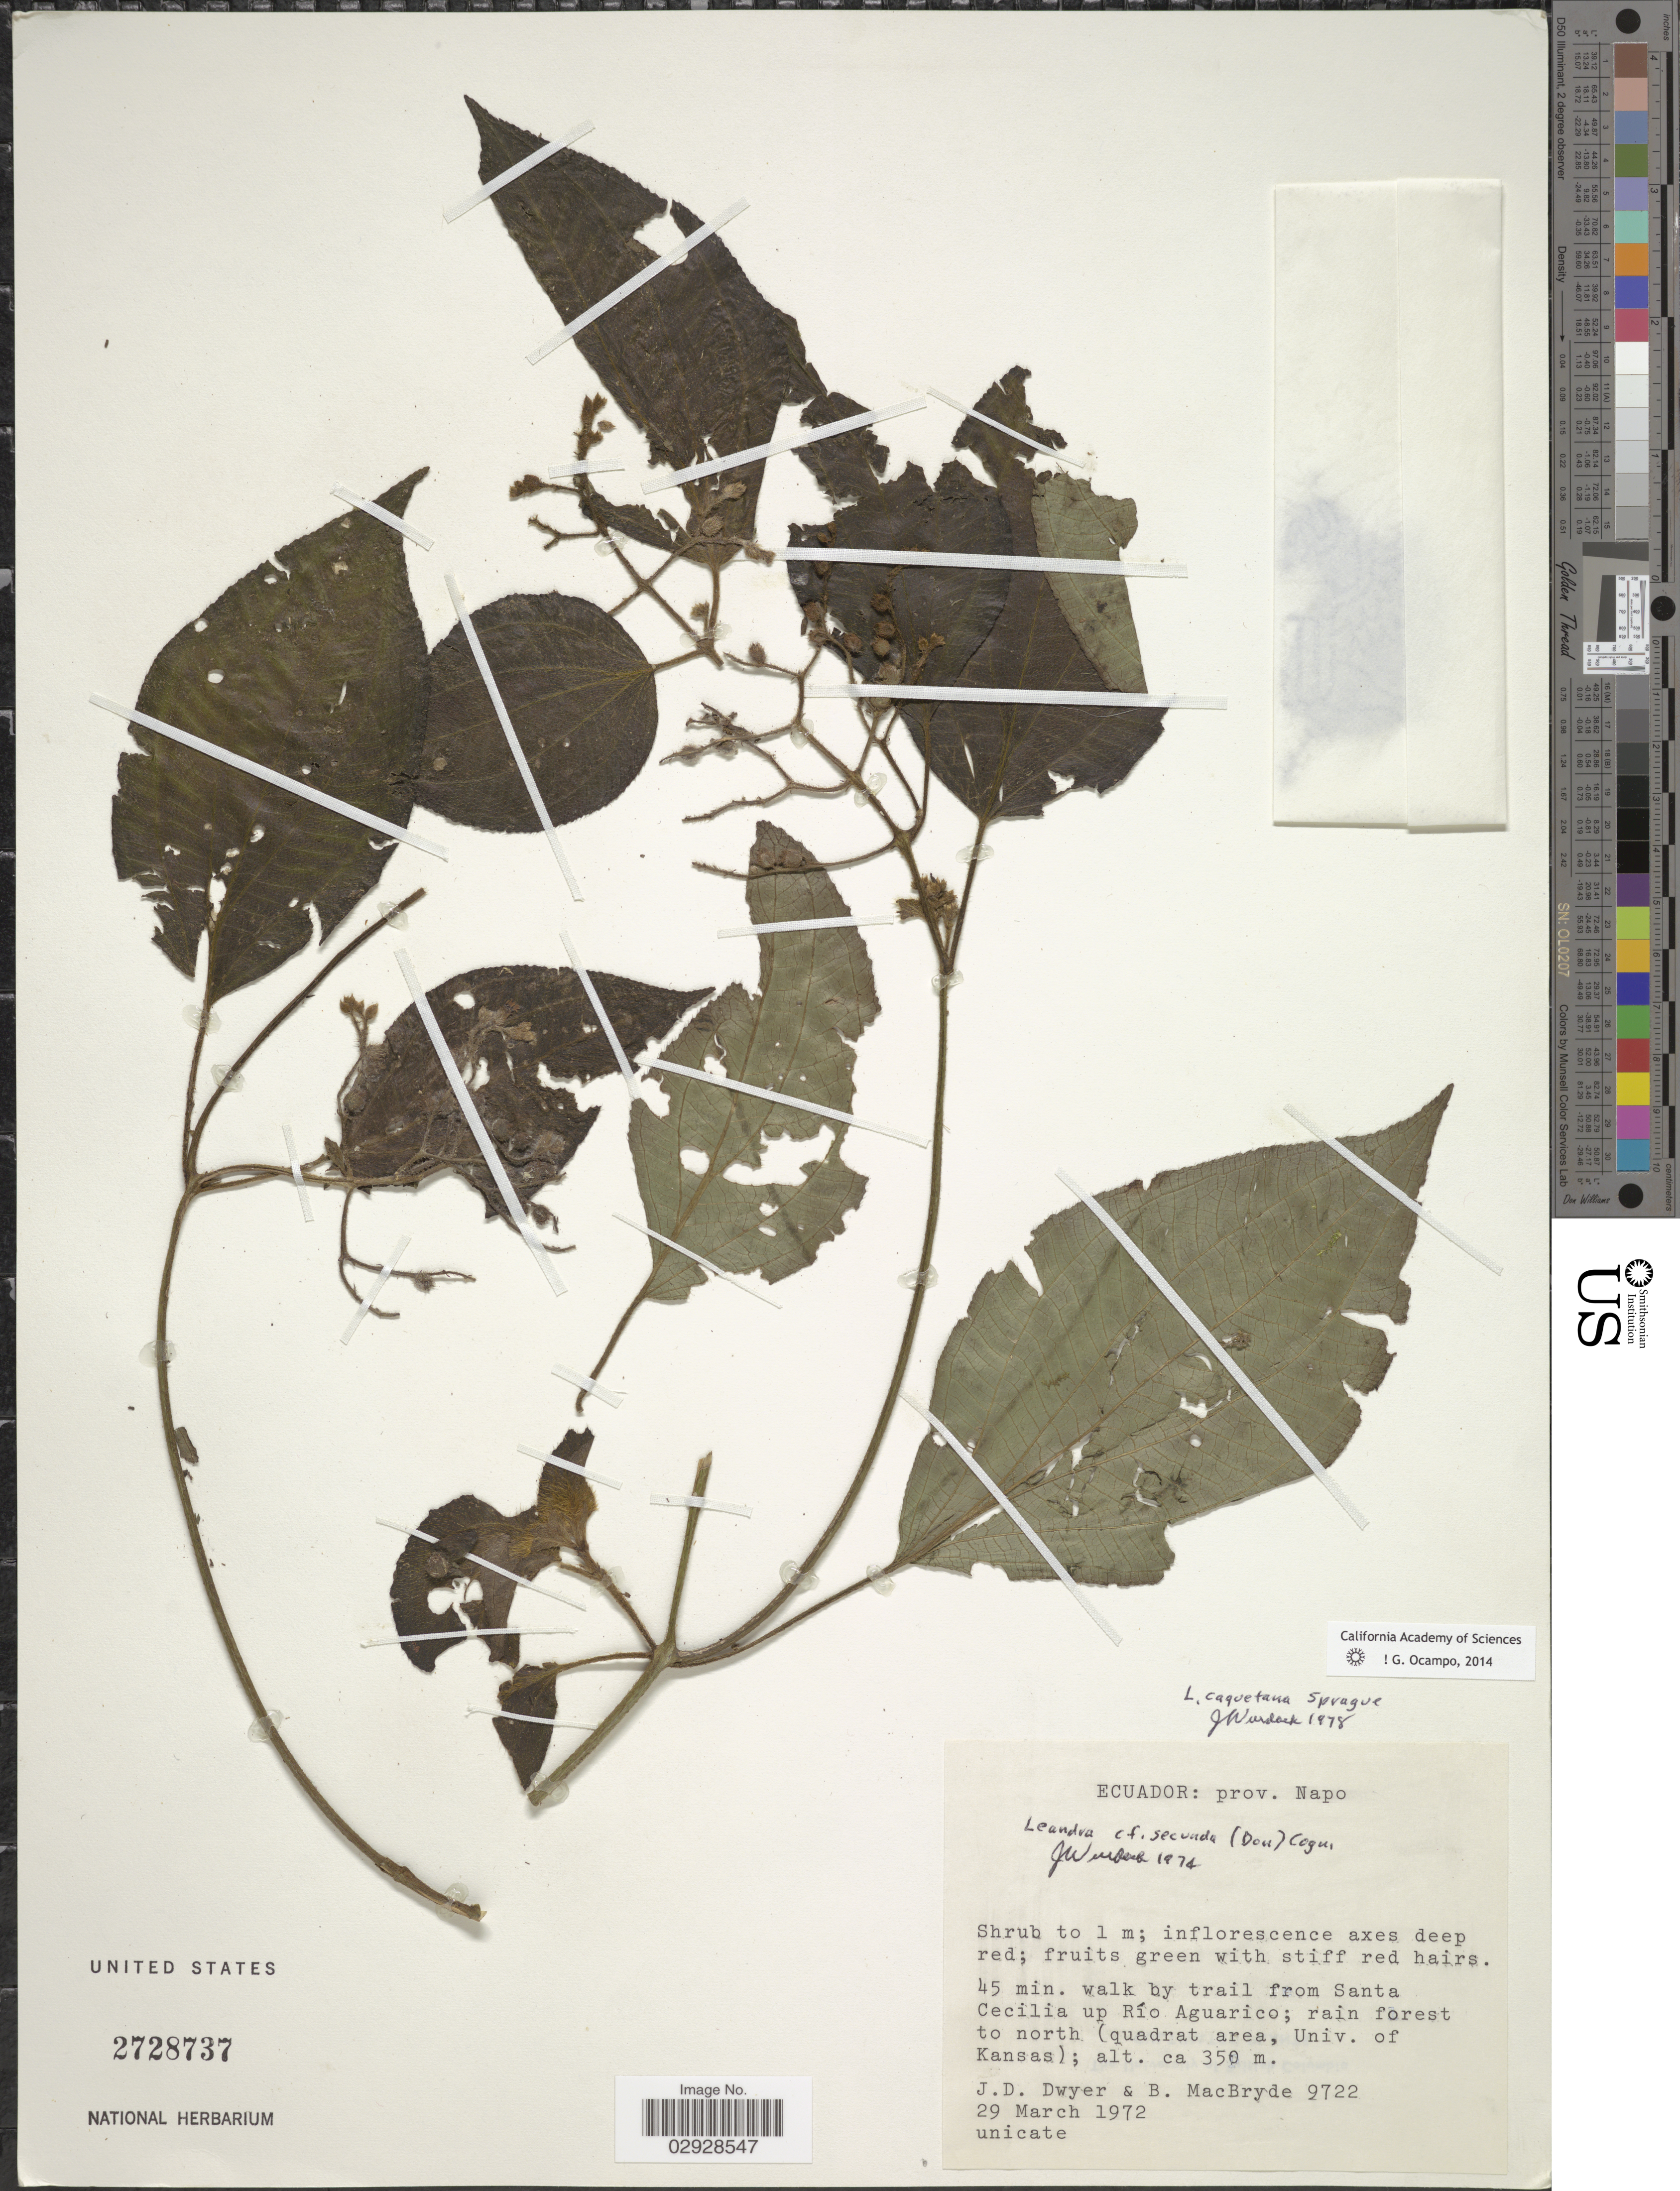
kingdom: Plantae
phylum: Tracheophyta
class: Magnoliopsida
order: Myrtales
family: Melastomataceae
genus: Leandra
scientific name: Leandra caquetana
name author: Sprague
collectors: J. D. Dwyer & B. MacBryde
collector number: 9722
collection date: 1972-03-29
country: Ecuador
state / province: Napo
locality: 45 min. walk by trail from Santa Cecilia up Río Aguarico; rain forest to north (quadrat area, Univ. of Kansas).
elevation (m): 350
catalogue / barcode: US 2728737